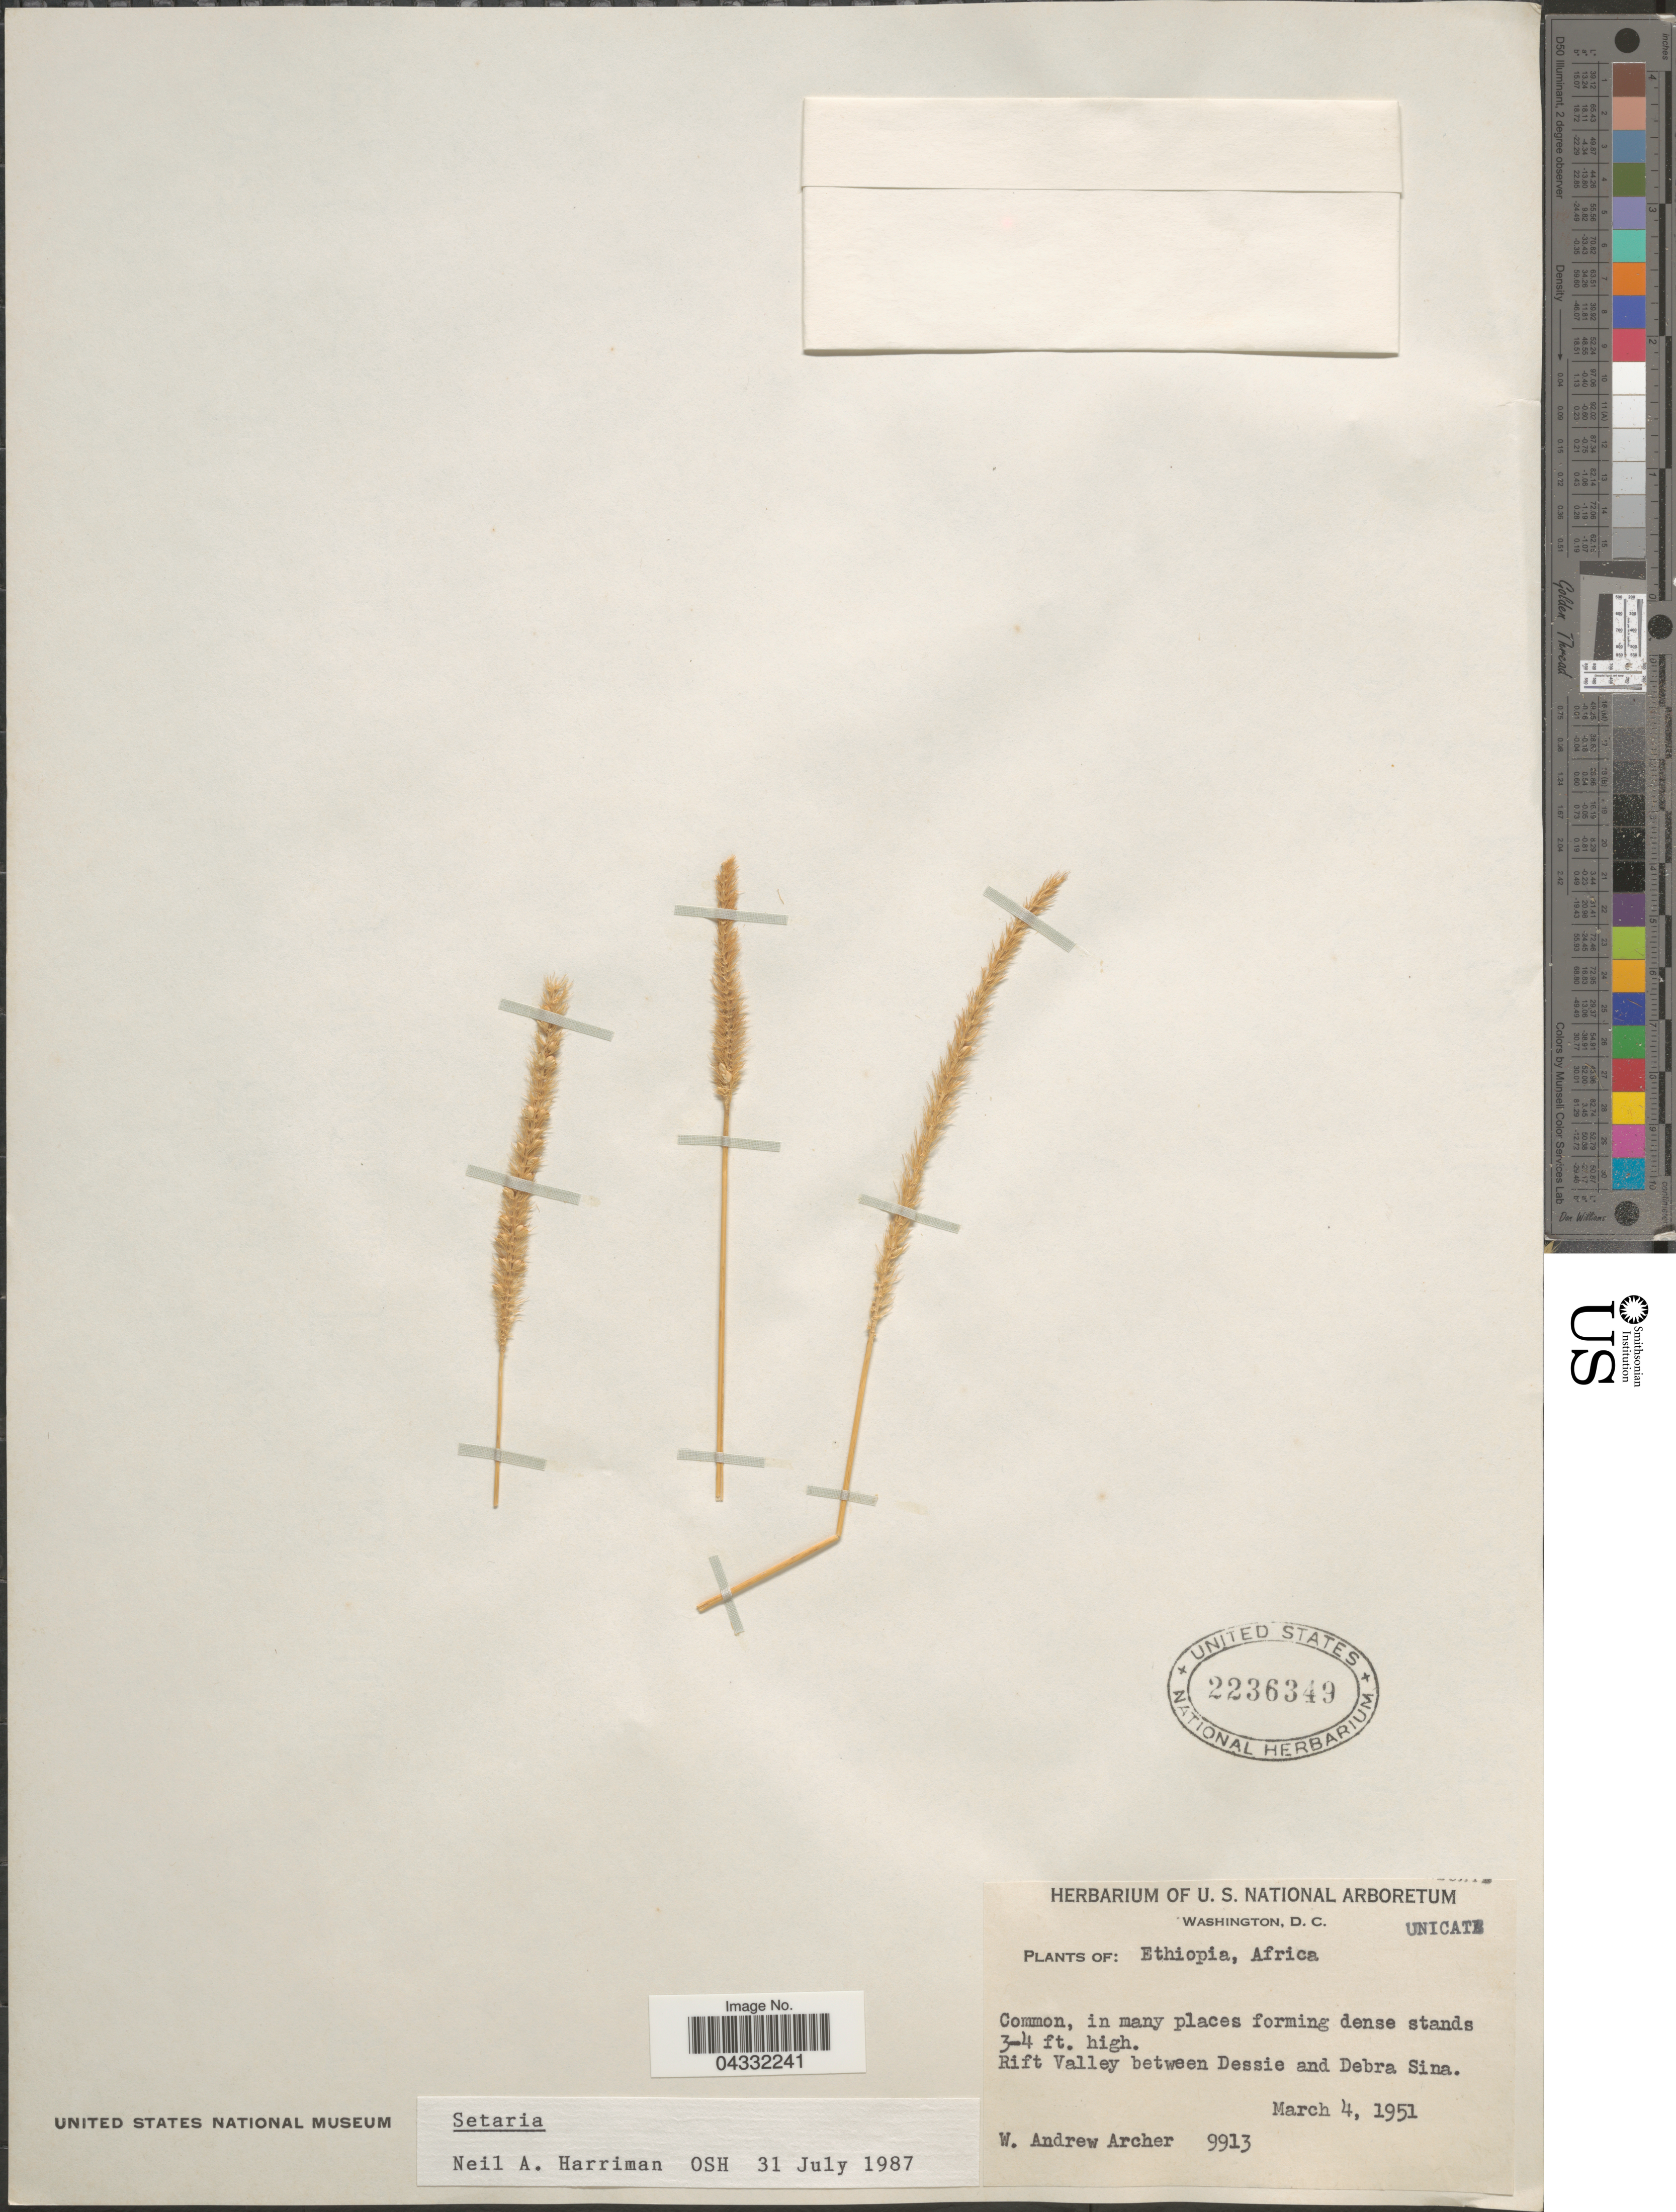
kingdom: Plantae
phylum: Tracheophyta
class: Liliopsida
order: Poales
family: Poaceae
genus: Setaria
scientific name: Setaria sp.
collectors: W. A. Archer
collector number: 9913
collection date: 1951-03-04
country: Ethiopia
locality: Rift Valley between Dessie and Debra Sina.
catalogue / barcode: US 2236349